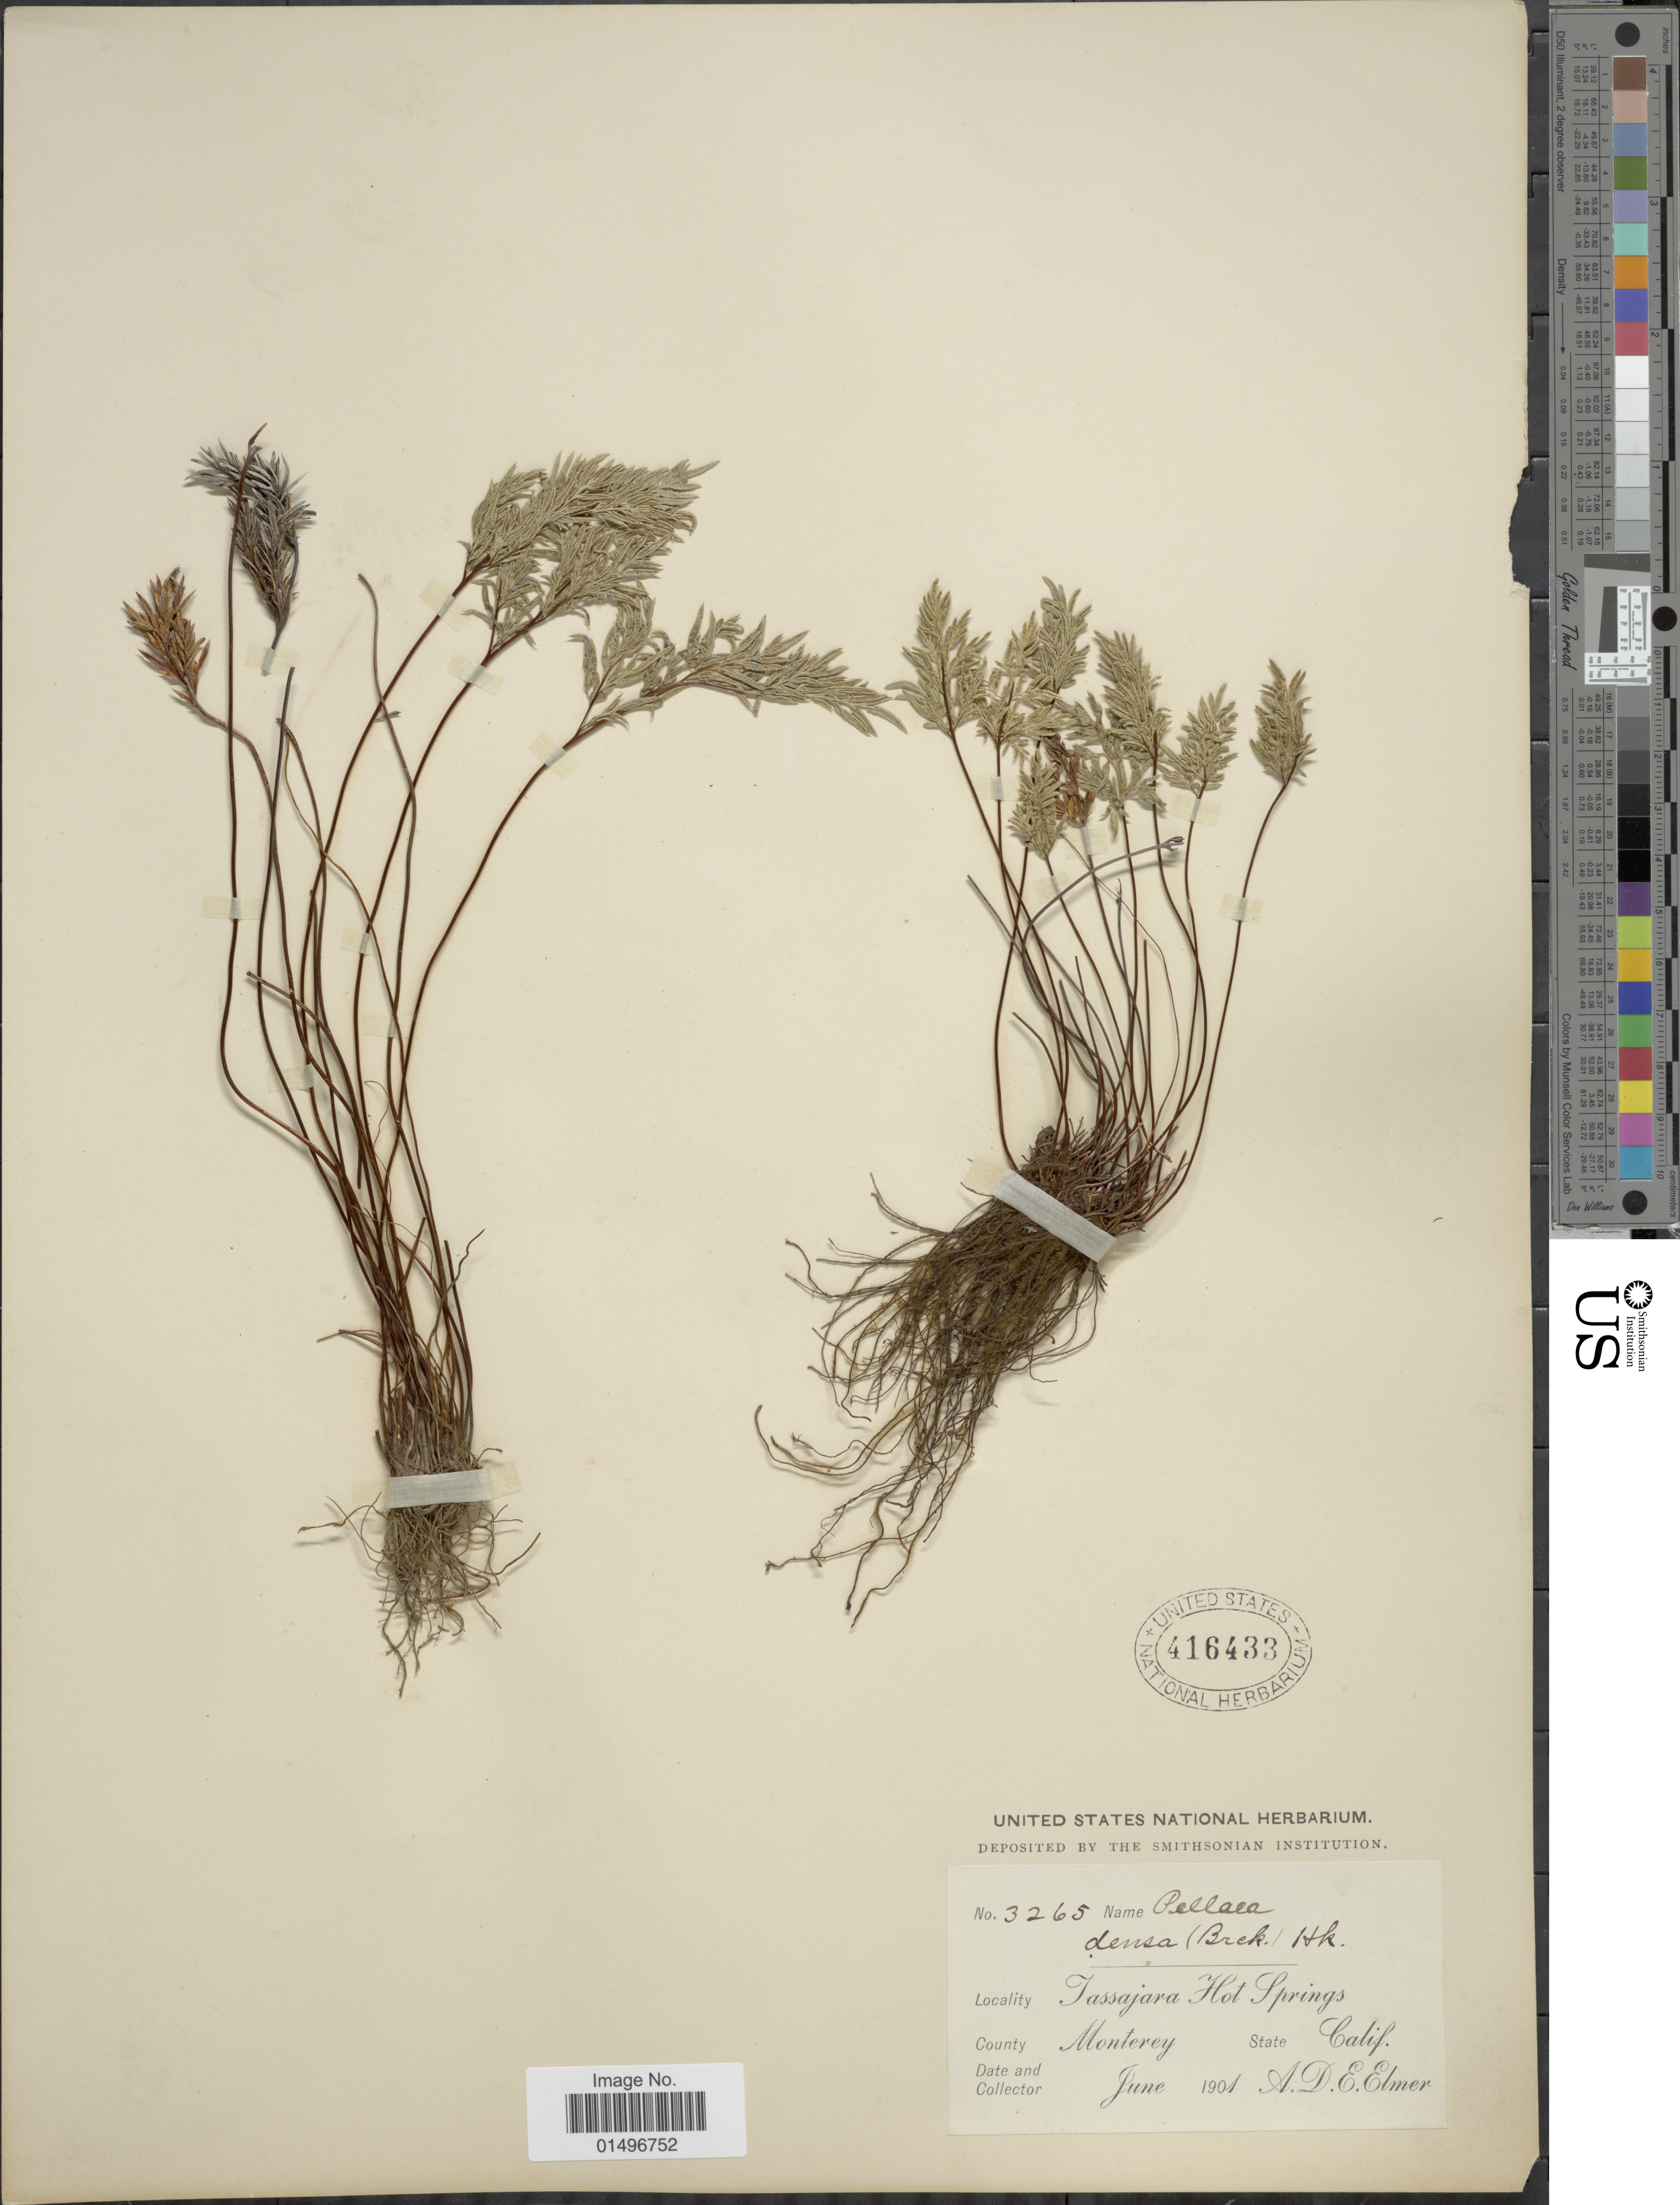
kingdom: Plantae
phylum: Tracheophyta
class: Polypodiopsida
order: Polypodiales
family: Pteridaceae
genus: Aspidotis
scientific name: Aspidotis densa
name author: (Brack.) Lellinger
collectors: A. D. E. Elmer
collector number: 3265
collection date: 1901-06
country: United States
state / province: California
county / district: Monterey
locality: California, Tassajara Hot Springs, County: Monterey.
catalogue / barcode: US 416433